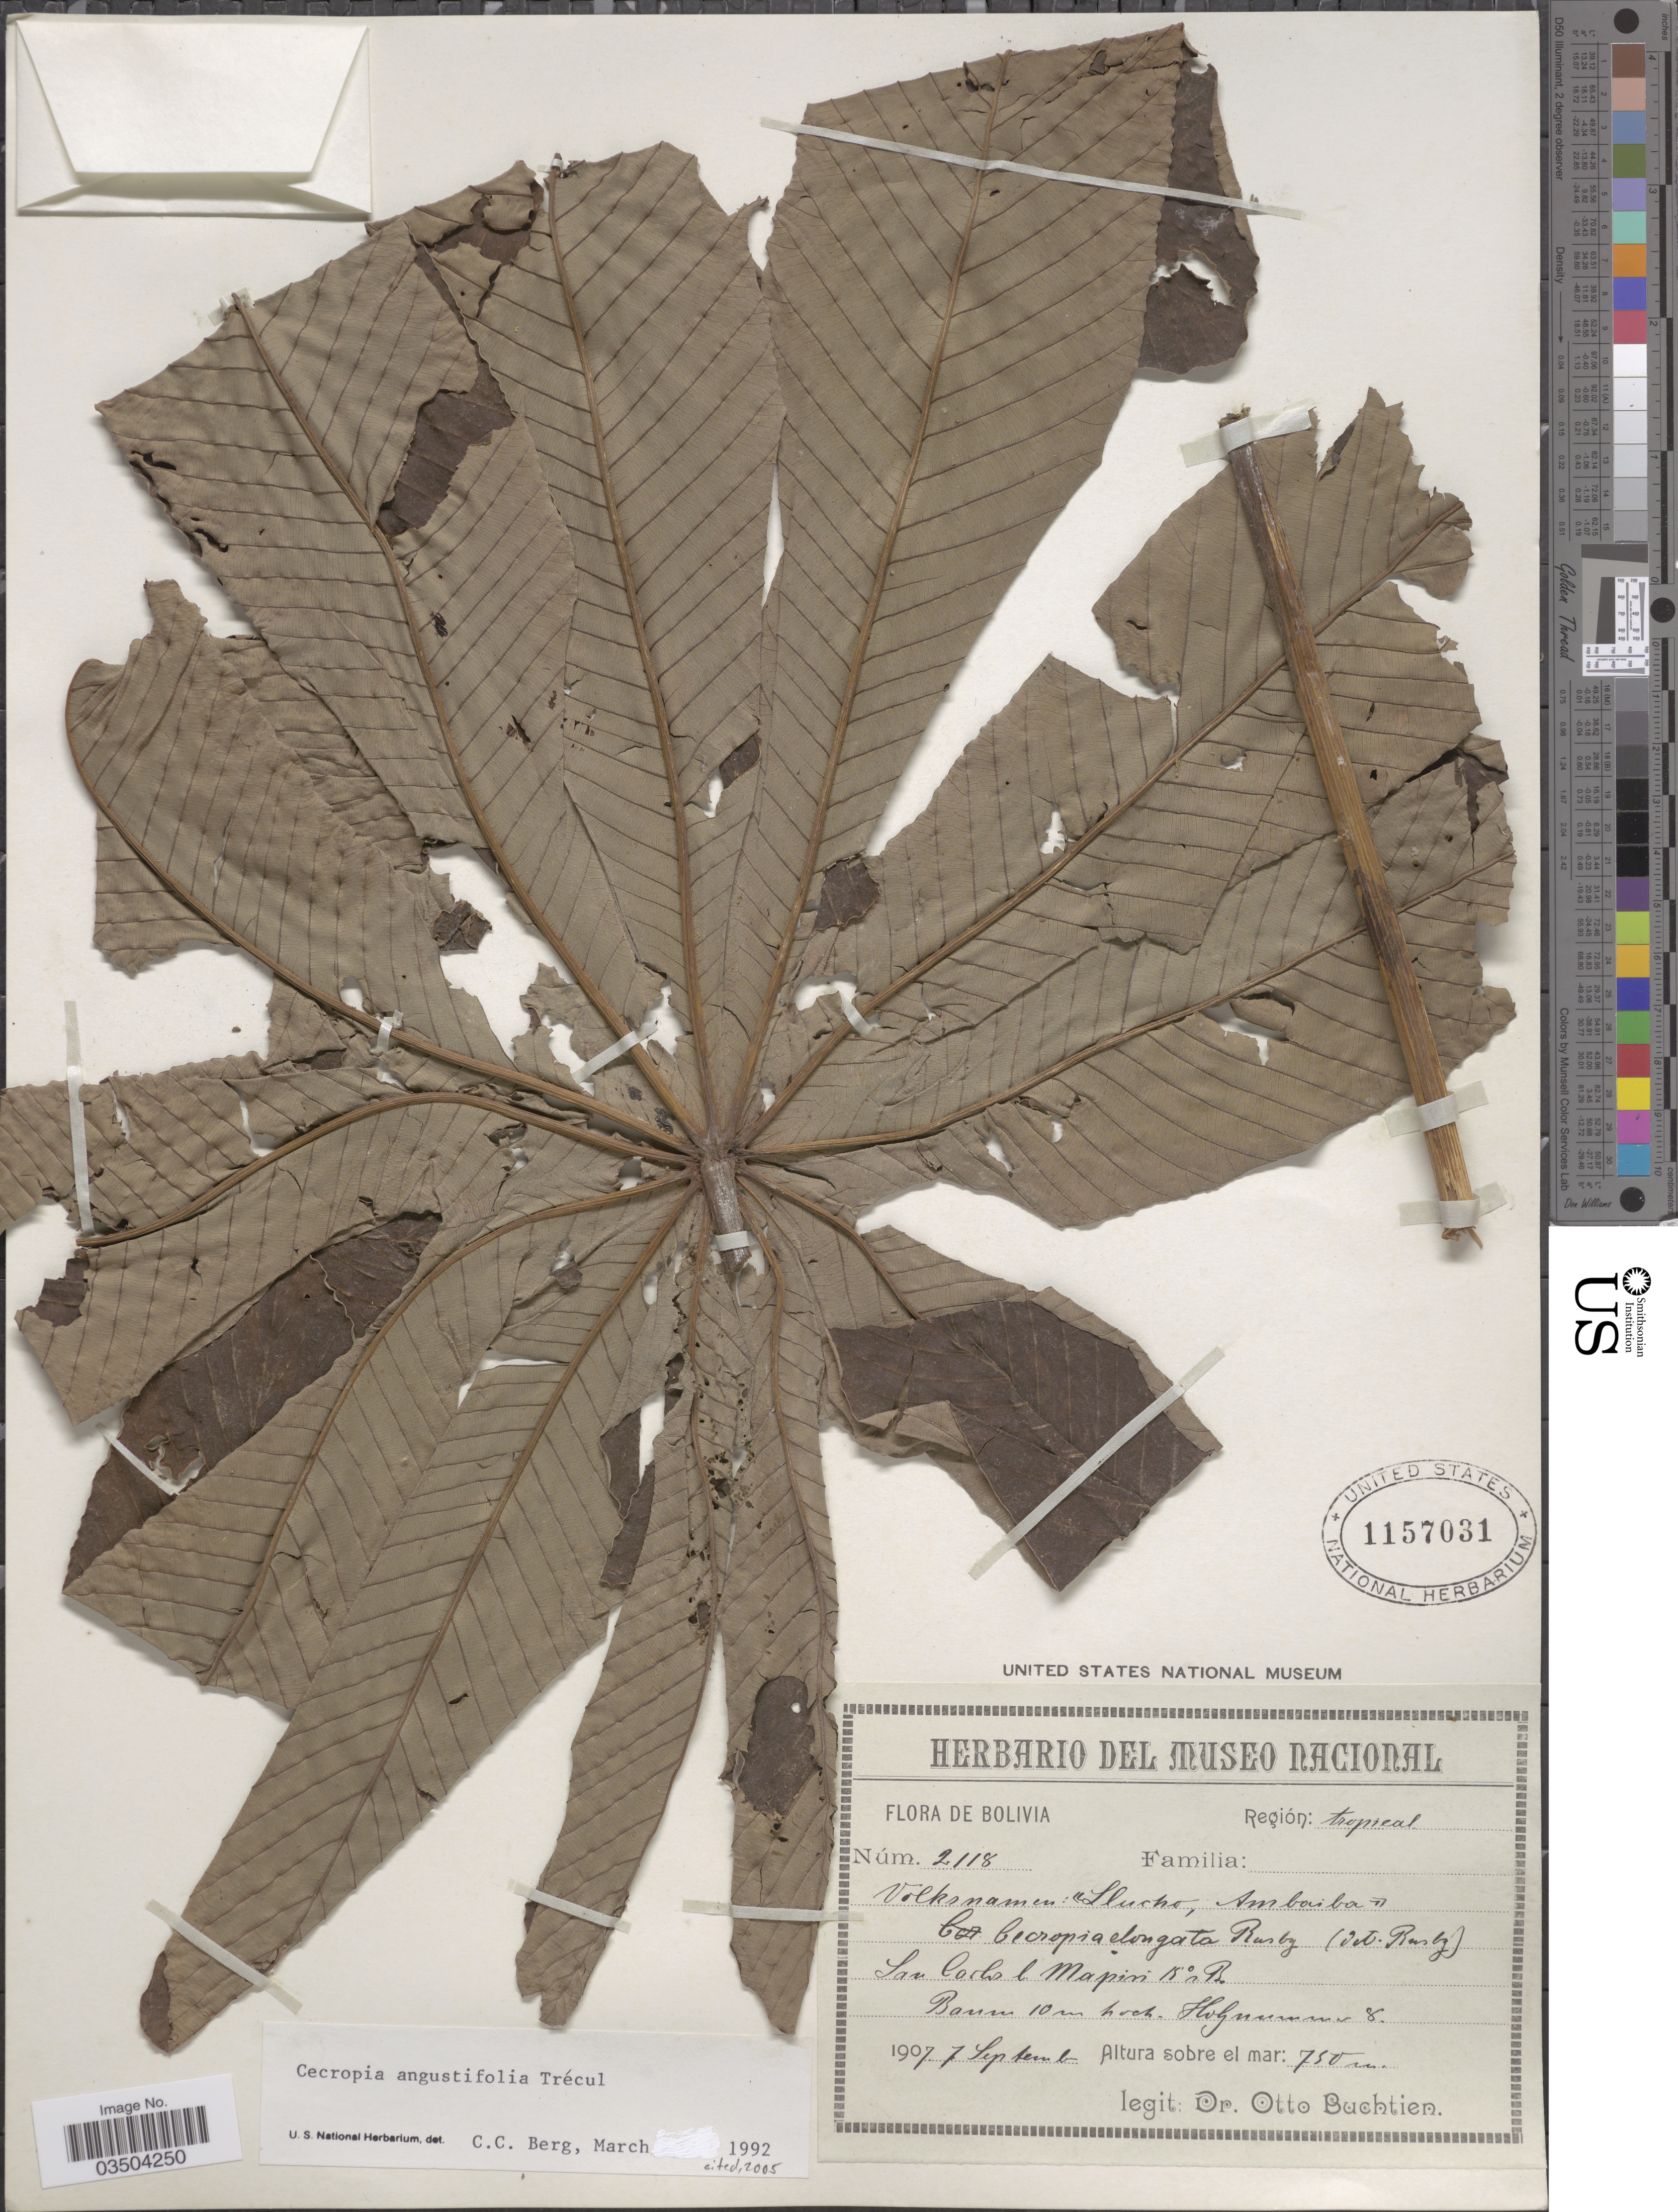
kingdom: Plantae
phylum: Tracheophyta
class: Magnoliopsida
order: Rosales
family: Urticaceae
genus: Cecropia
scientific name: Cecropia angustifolia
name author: Trécul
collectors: O. Buchtien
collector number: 2118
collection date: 1907-09-07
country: Bolivia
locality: Región: tropical. San Carlos l. Mapiri !. Baum 10m hoch. Holynumms 8.*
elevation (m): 750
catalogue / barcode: US 1157031